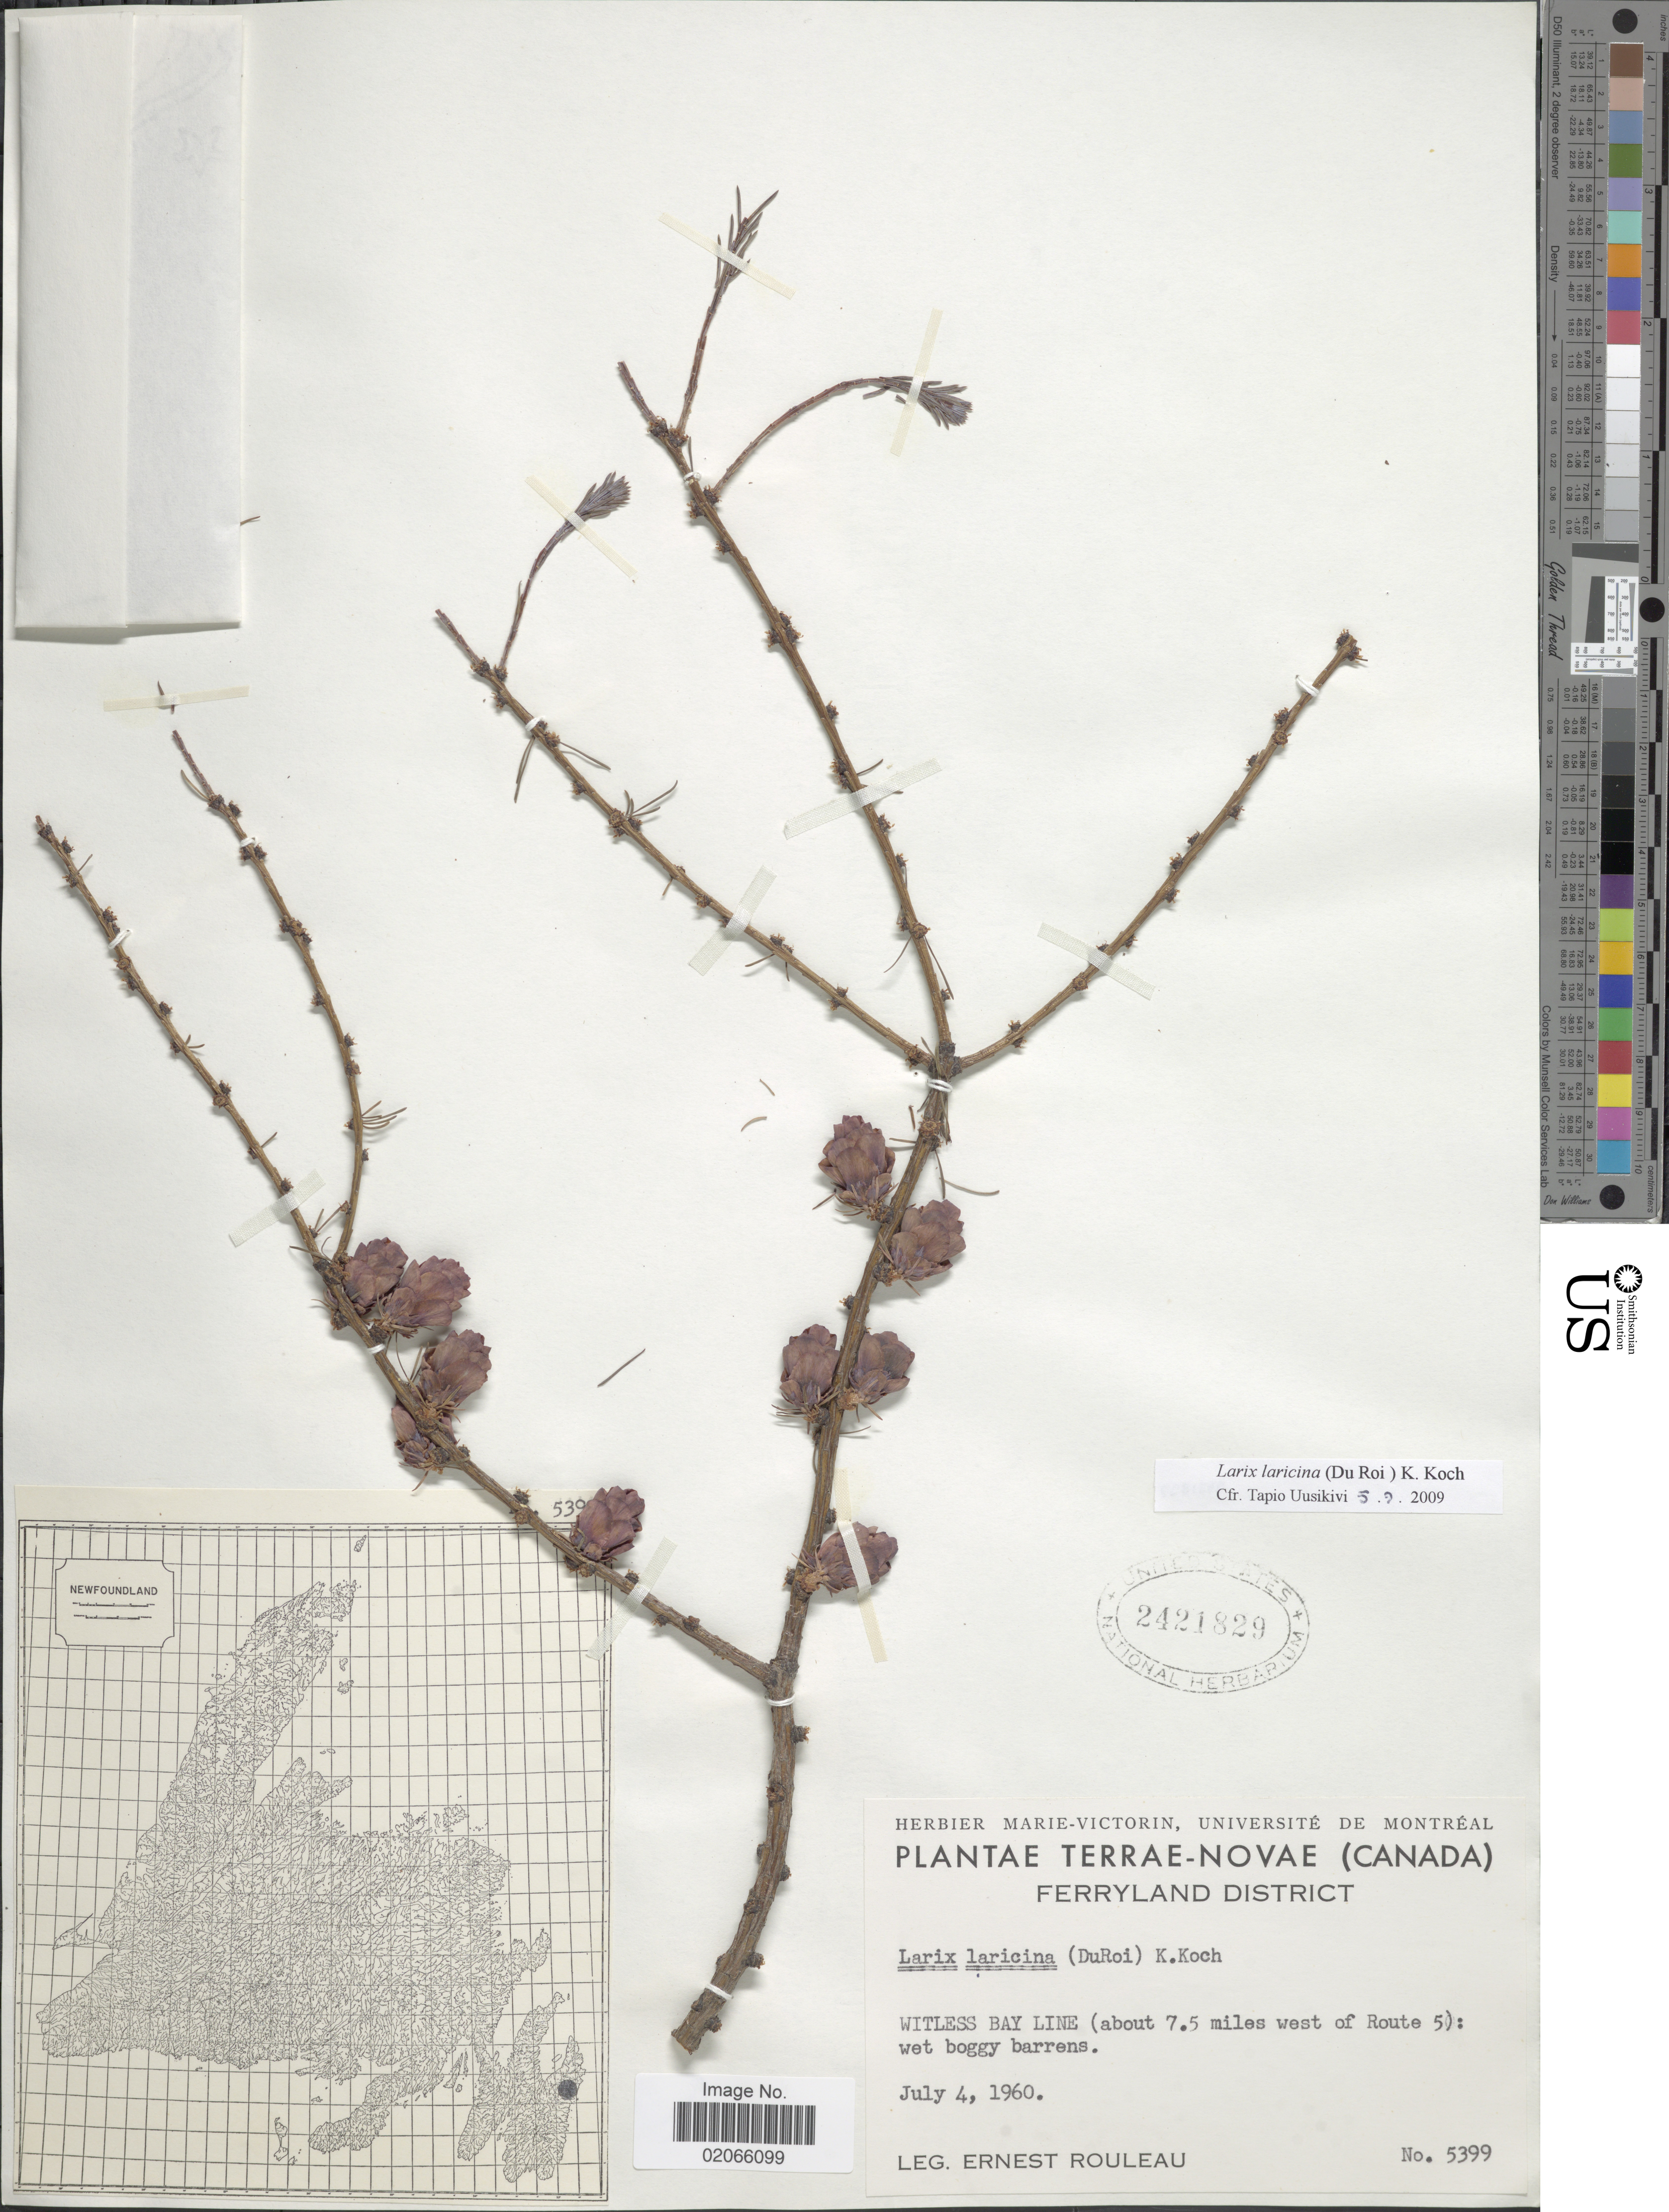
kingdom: Plantae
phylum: Tracheophyta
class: Pinopsida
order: Pinales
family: Pinaceae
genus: Larix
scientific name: Larix laricina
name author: (Du Roi) K. Koch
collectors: E. Rouleau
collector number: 5399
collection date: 1960-07-04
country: Canada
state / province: Newfoundland and Labrador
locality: Terrae -Novae (Canada), Witles Bay line ( about 7.5 miles west of Rout e5): wet boffy barrens. Ferryland District.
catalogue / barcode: US 2421829